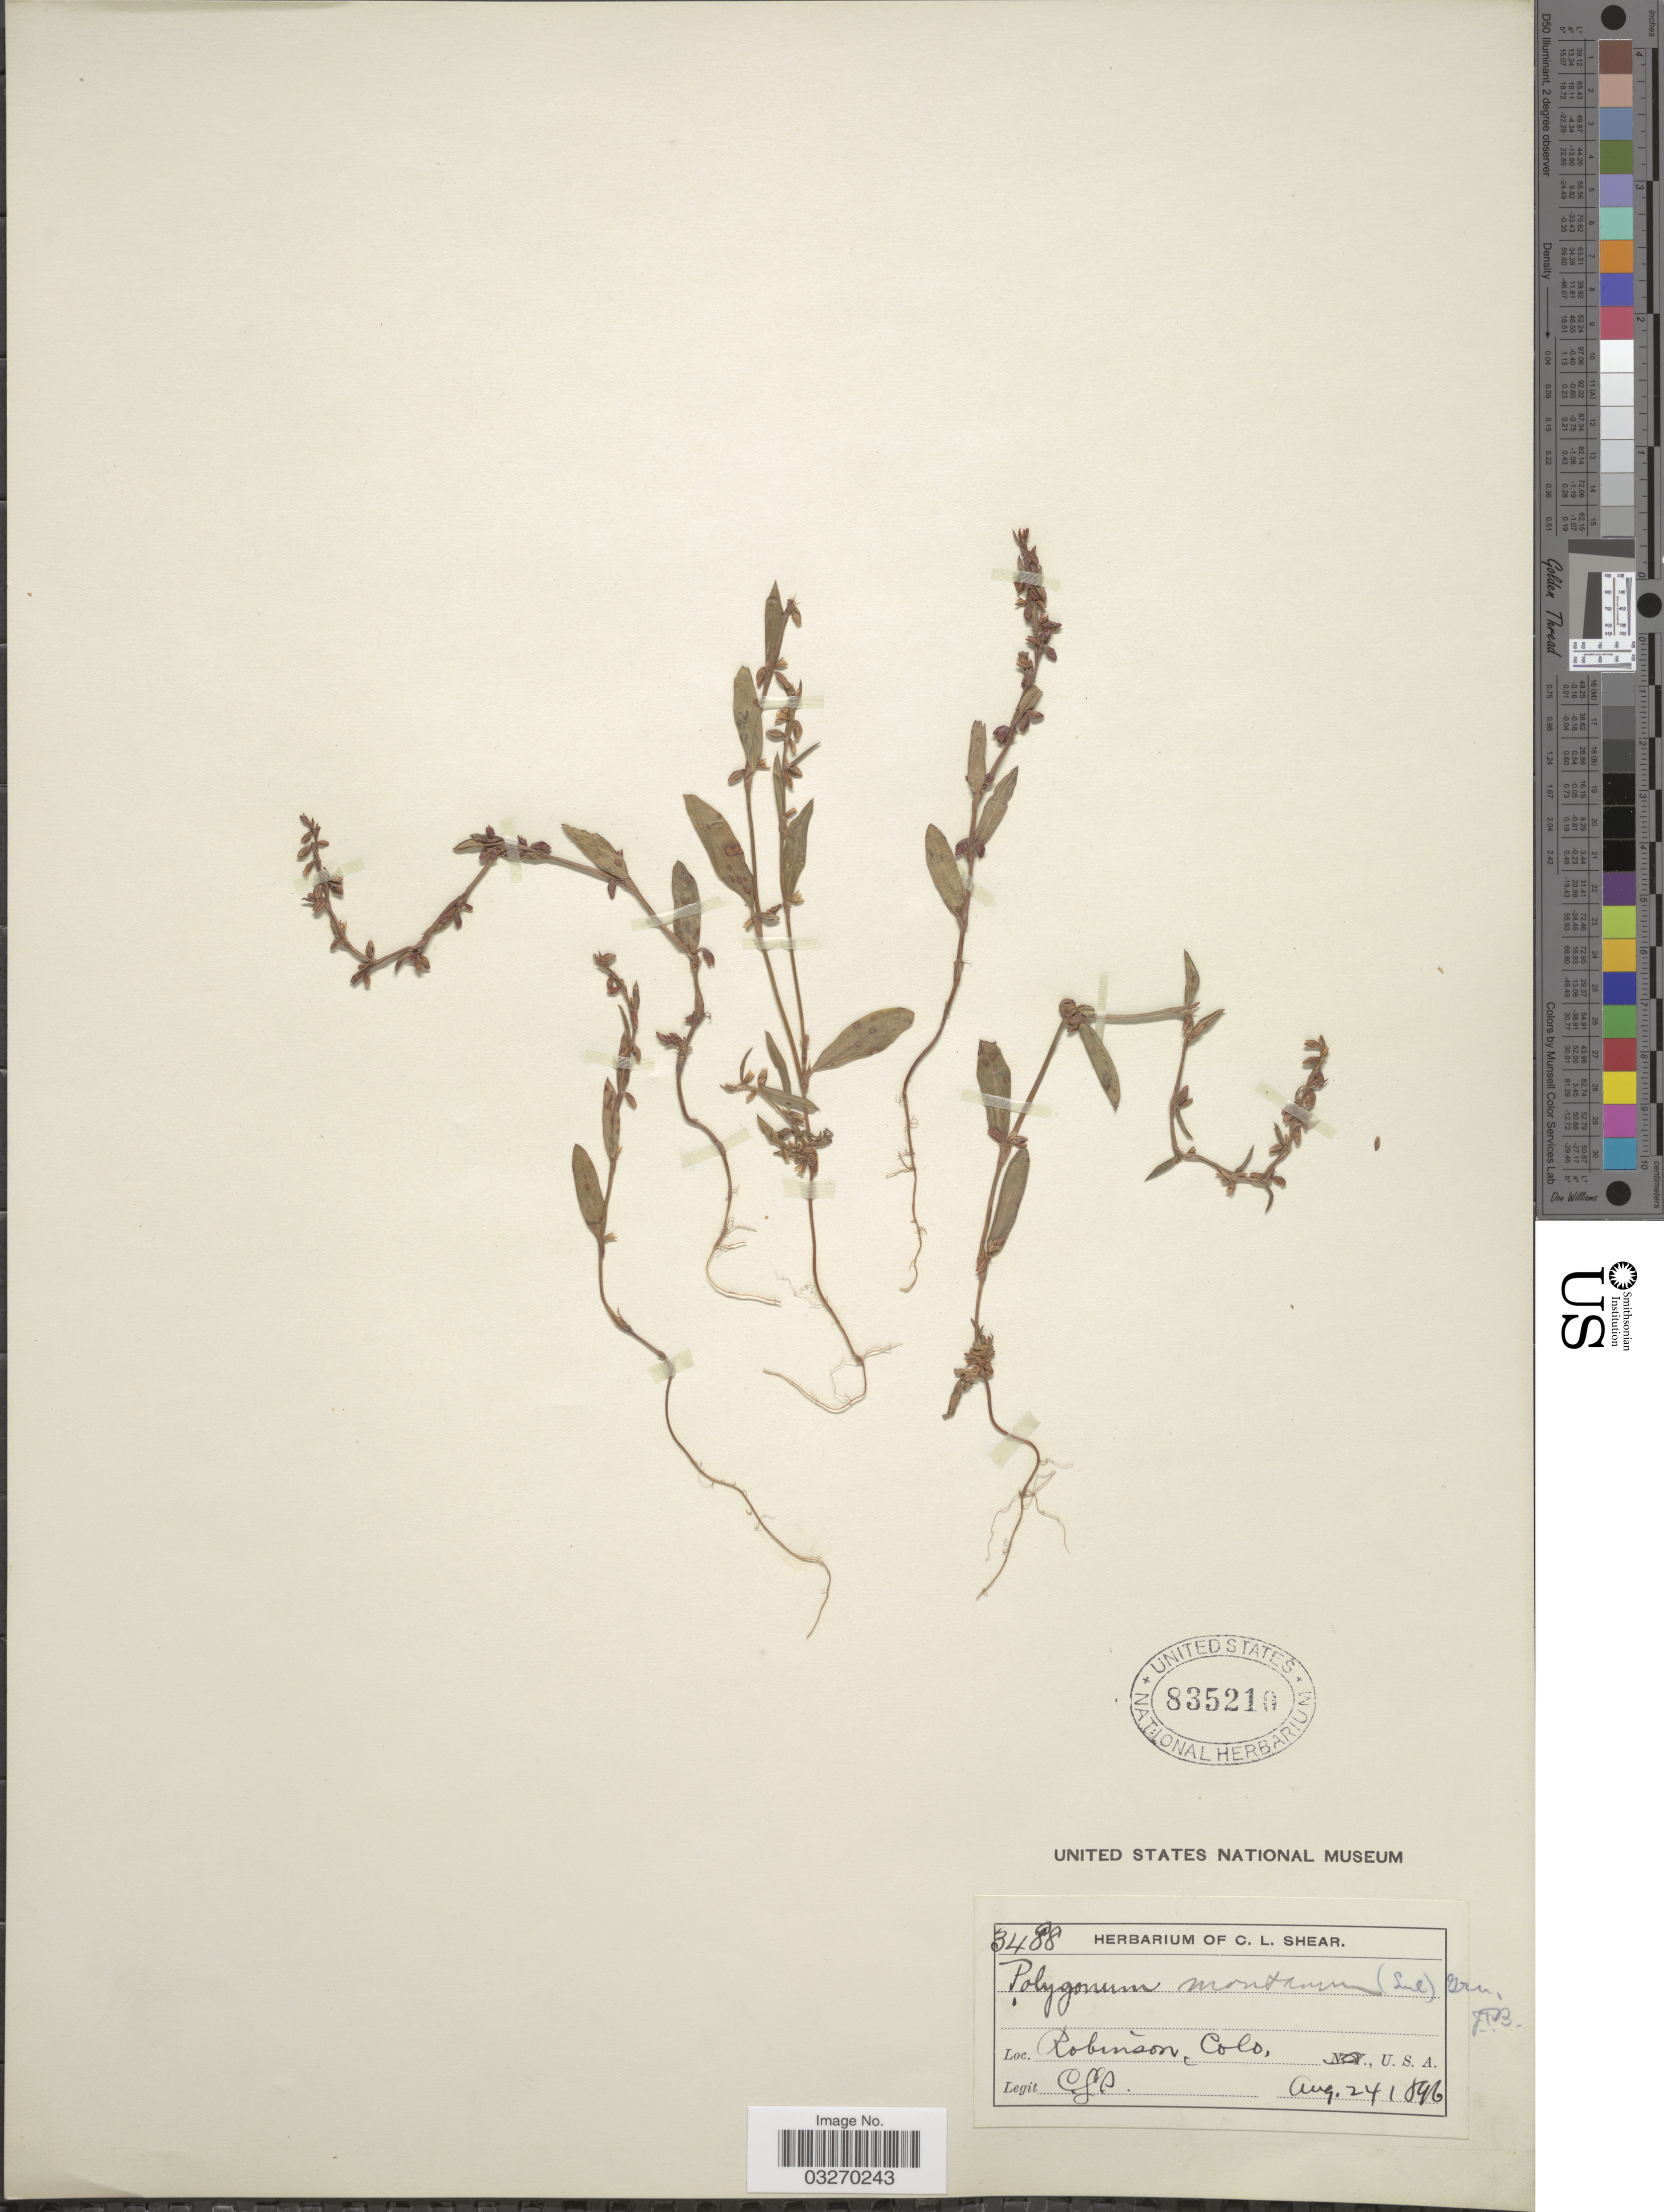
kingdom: Plantae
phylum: Tracheophyta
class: Magnoliopsida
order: Caryophyllales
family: Polygonaceae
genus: Polygonum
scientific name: Polygonum montanum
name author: (Small) S.W. Greene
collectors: C. L. Shear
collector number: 3488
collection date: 1896-10-24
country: United States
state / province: Colorado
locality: Robinson.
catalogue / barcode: US 835210